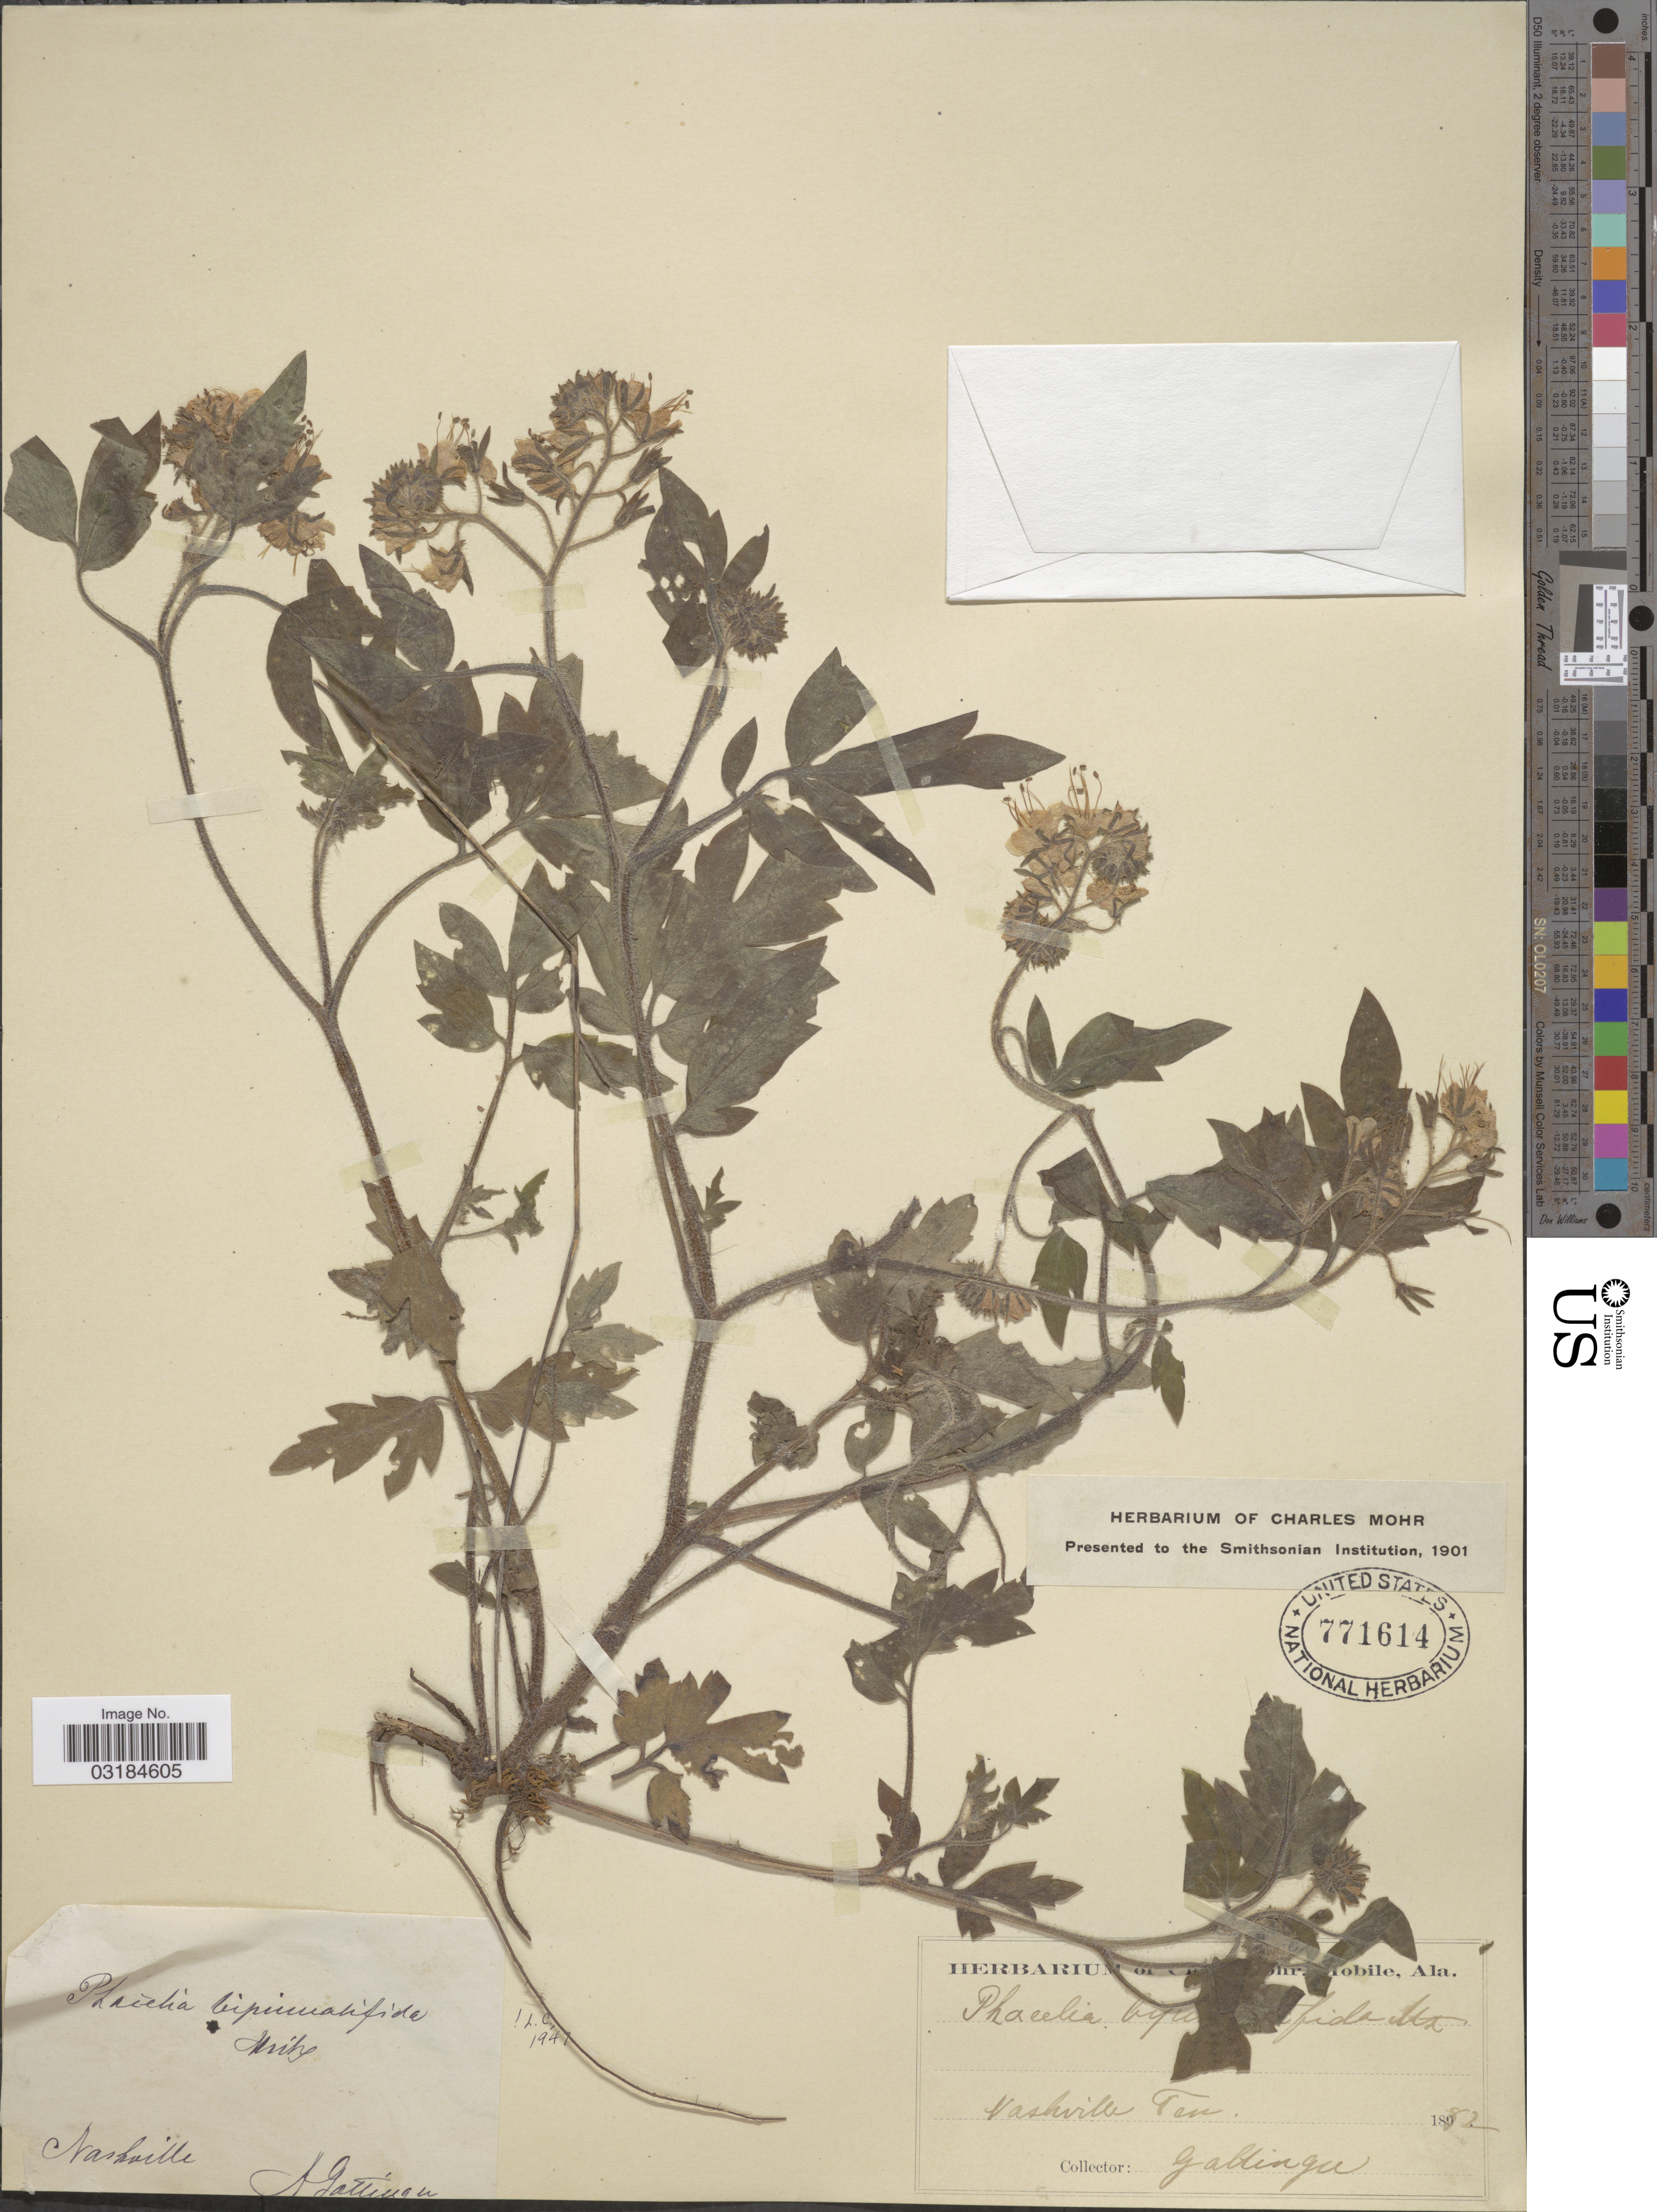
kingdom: Plantae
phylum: Tracheophyta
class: Magnoliopsida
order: Boraginales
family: Hydrophyllaceae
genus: Phacelia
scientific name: Phacelia bipinnatifida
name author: (Atwood) Michx.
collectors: A. Gattinger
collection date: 1882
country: United States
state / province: Tennessee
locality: Nashville.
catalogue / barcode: US 771614